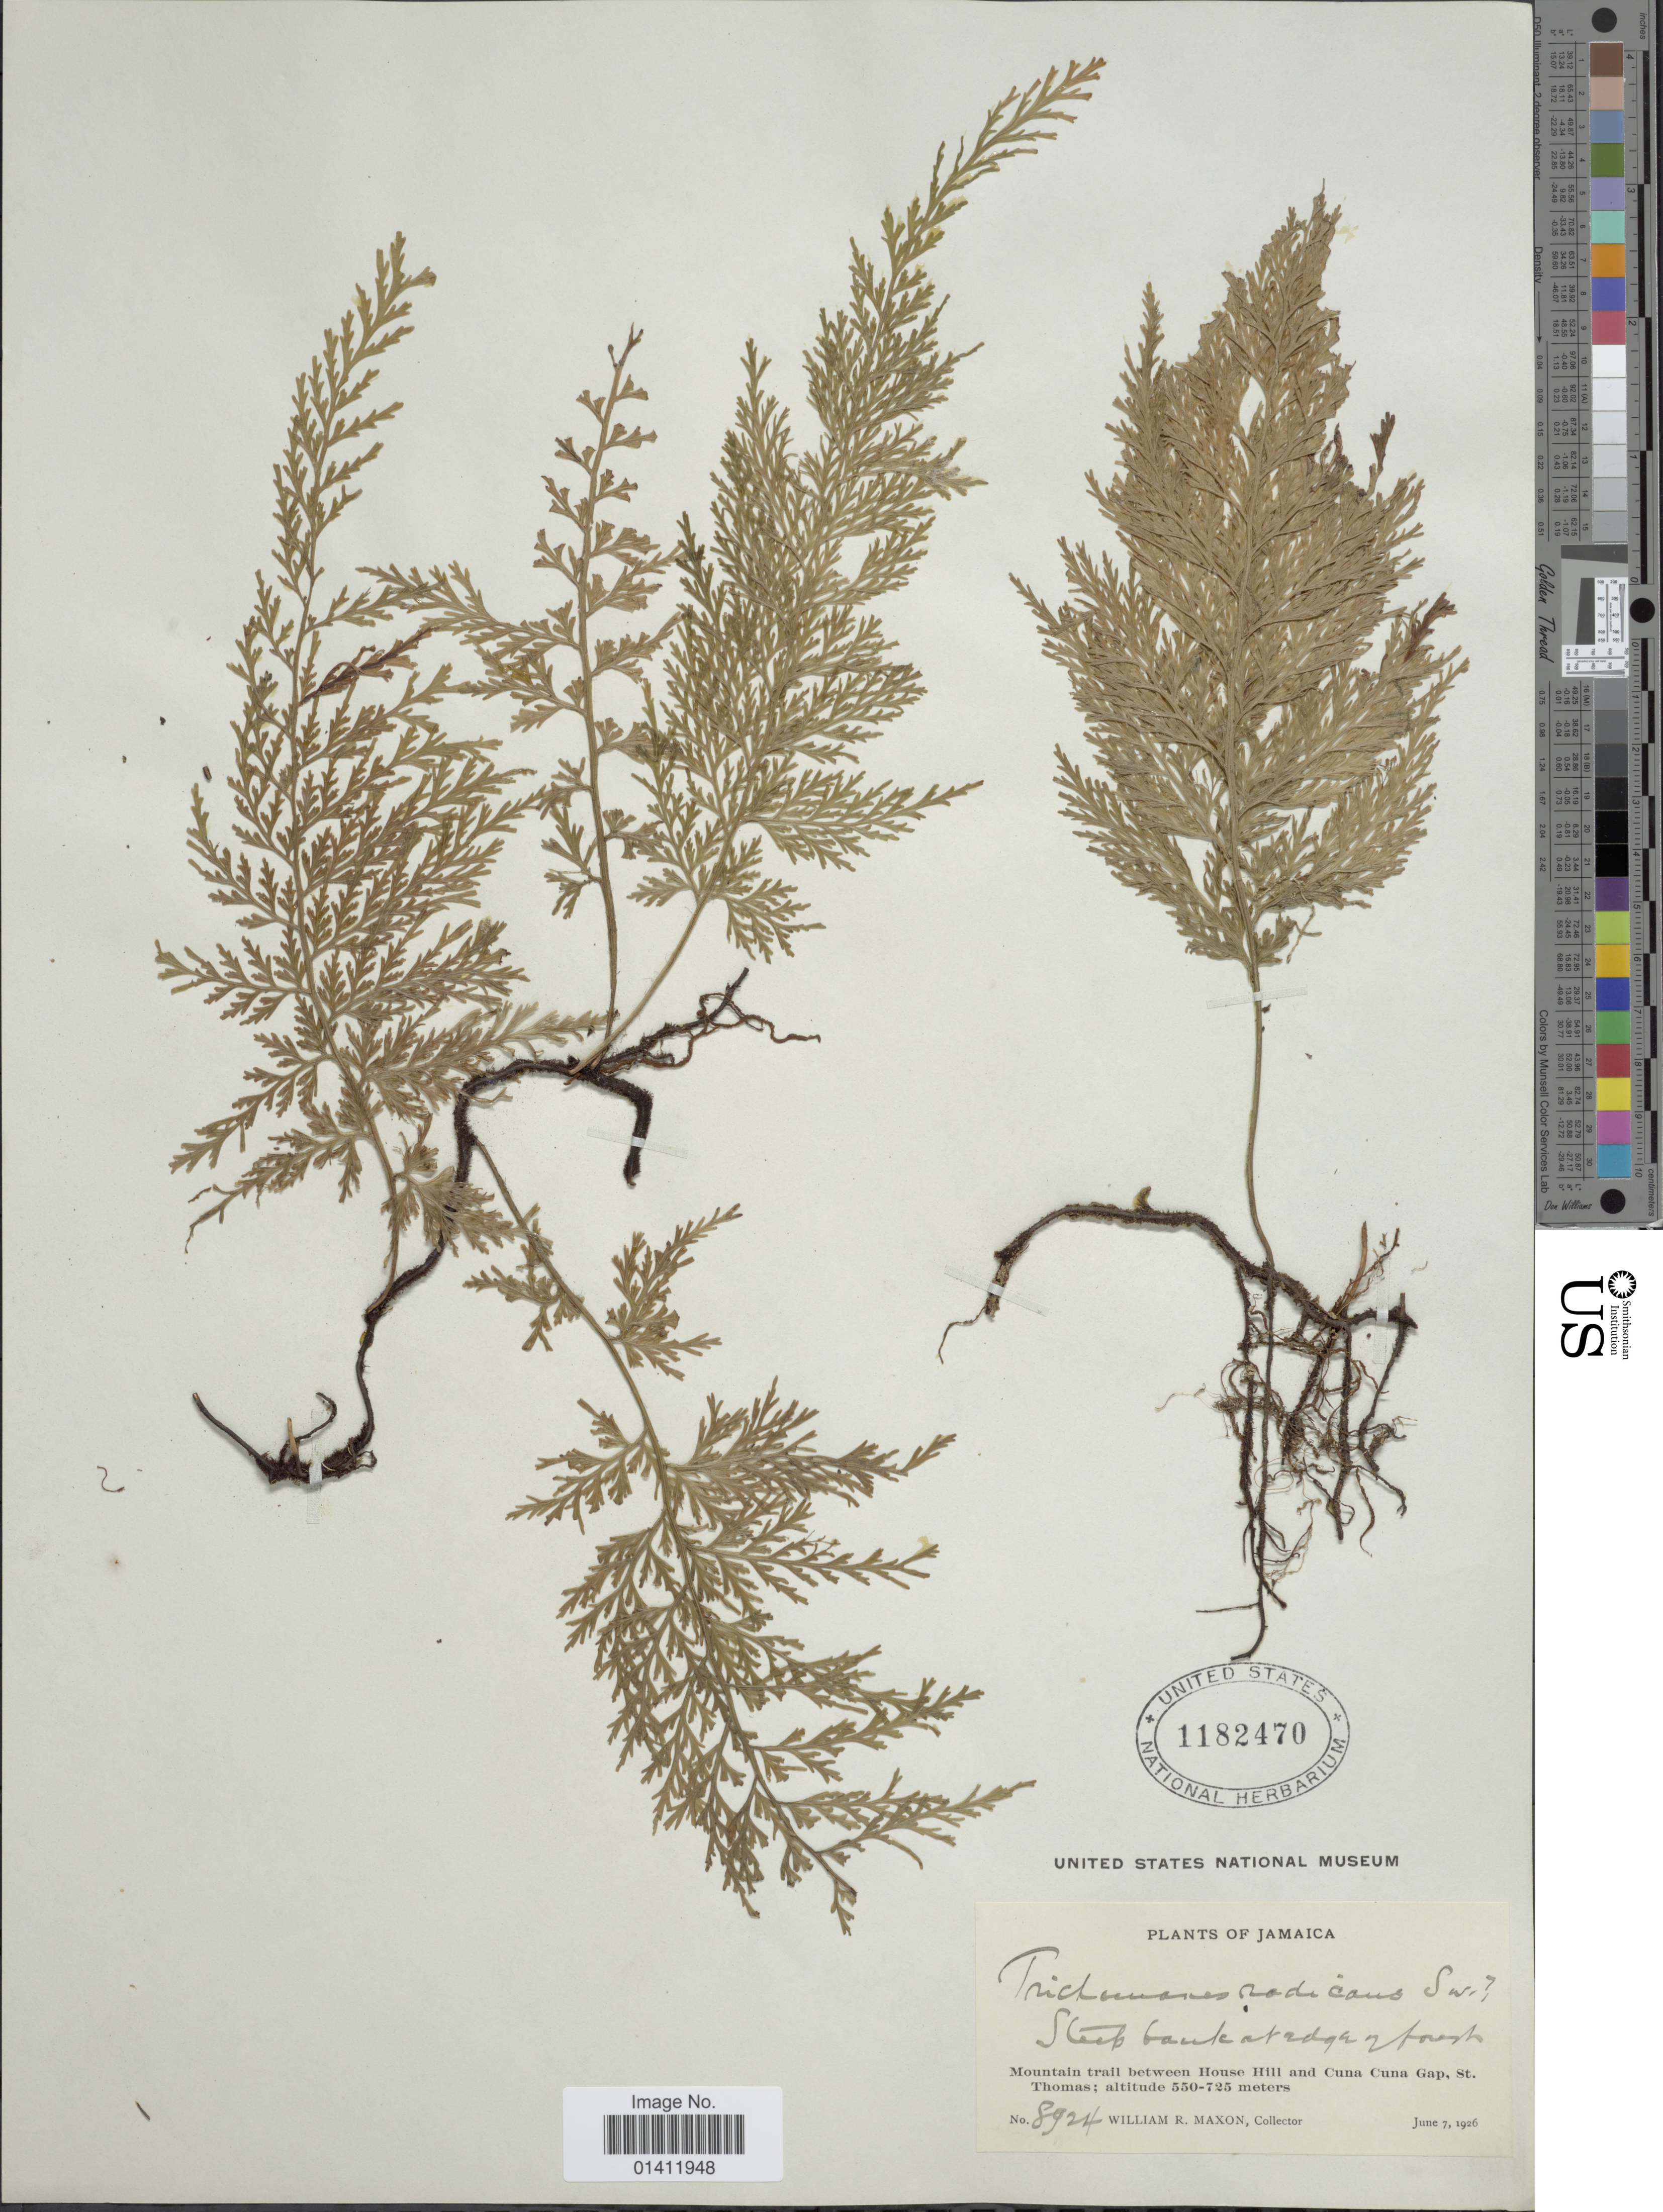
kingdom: Plantae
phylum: Tracheophyta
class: Polypodiopsida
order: Hymenophyllales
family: Hymenophyllaceae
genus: Vandenboschia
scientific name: Vandenboschia radicans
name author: (Sw.) Copel.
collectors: W. R. Maxon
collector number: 8924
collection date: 1926-06-07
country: Jamaica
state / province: Saint Thomas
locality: Mountains trail between House Hill and Cuna Cuna Gap, St. Thomas.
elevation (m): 550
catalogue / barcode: US 1182470